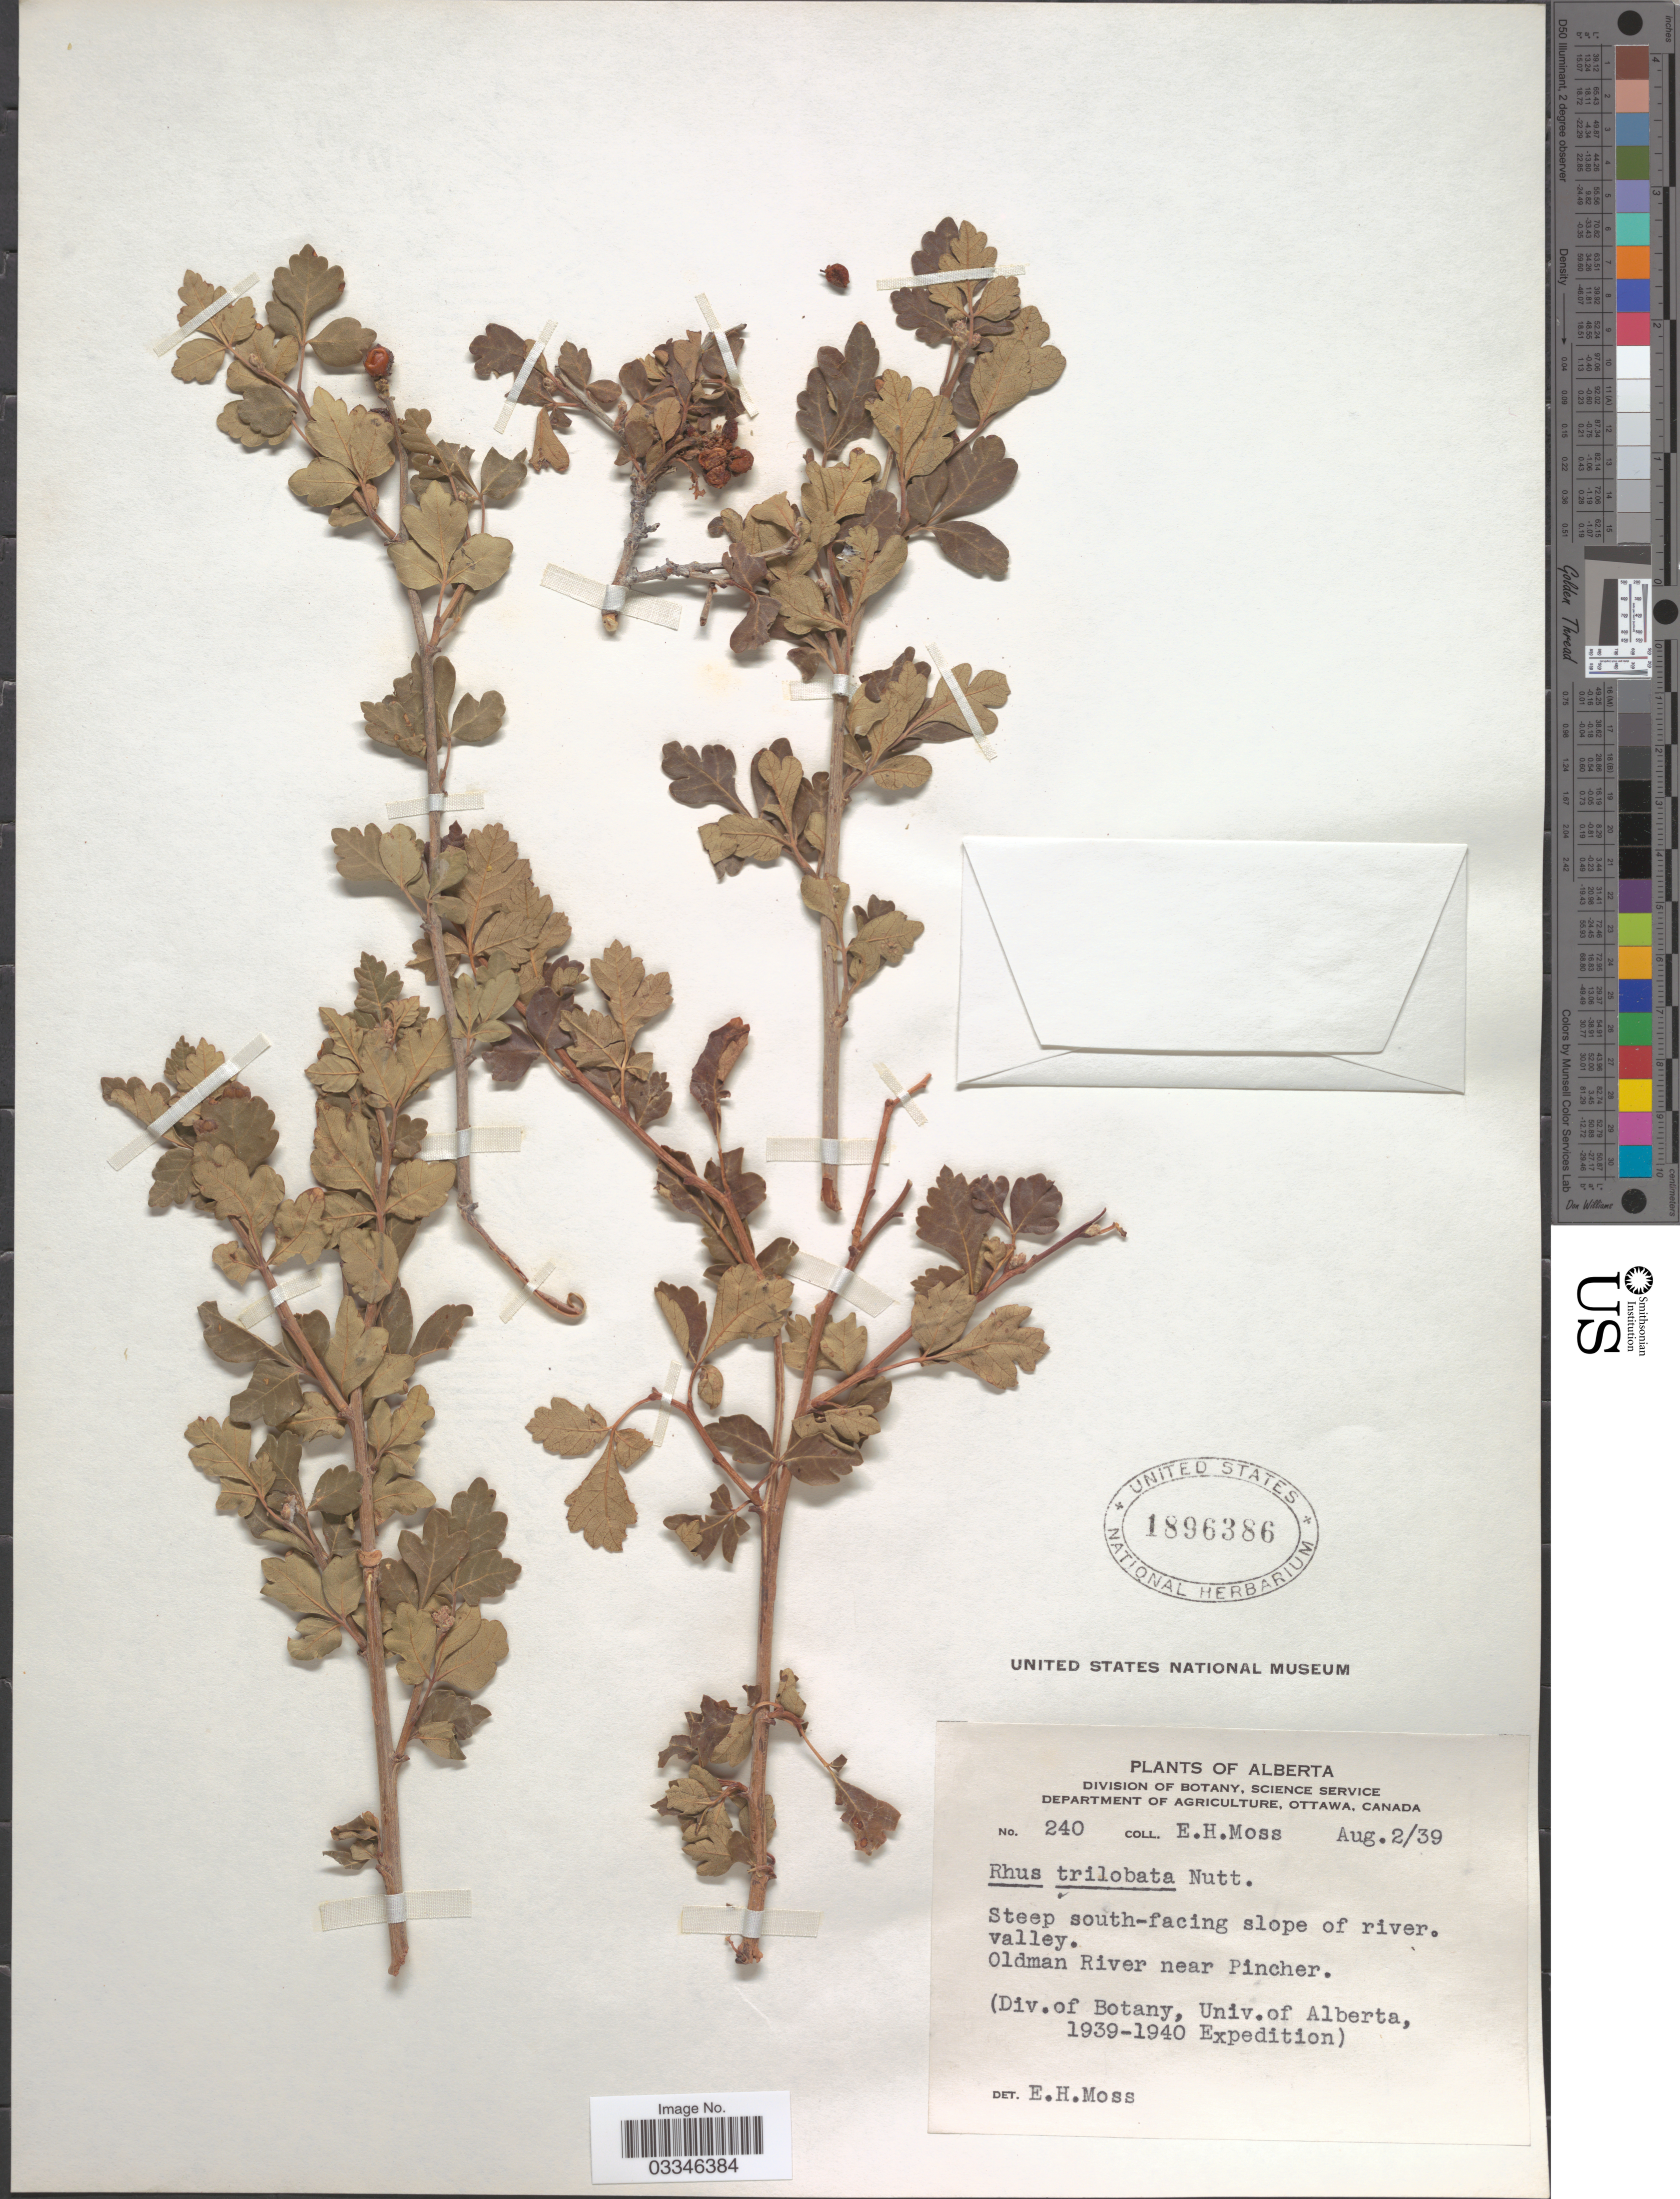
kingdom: Plantae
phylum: Tracheophyta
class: Magnoliopsida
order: Sapindales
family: Anacardiaceae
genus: Rhus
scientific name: Rhus trilobata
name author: Nutt.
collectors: E. Moss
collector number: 240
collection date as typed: Transcribed d/m/y: 2/8/39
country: Canada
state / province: Alberta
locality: Steep south-facing slope of river. Valley. Oldman River near Pincher.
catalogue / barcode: US 1896386